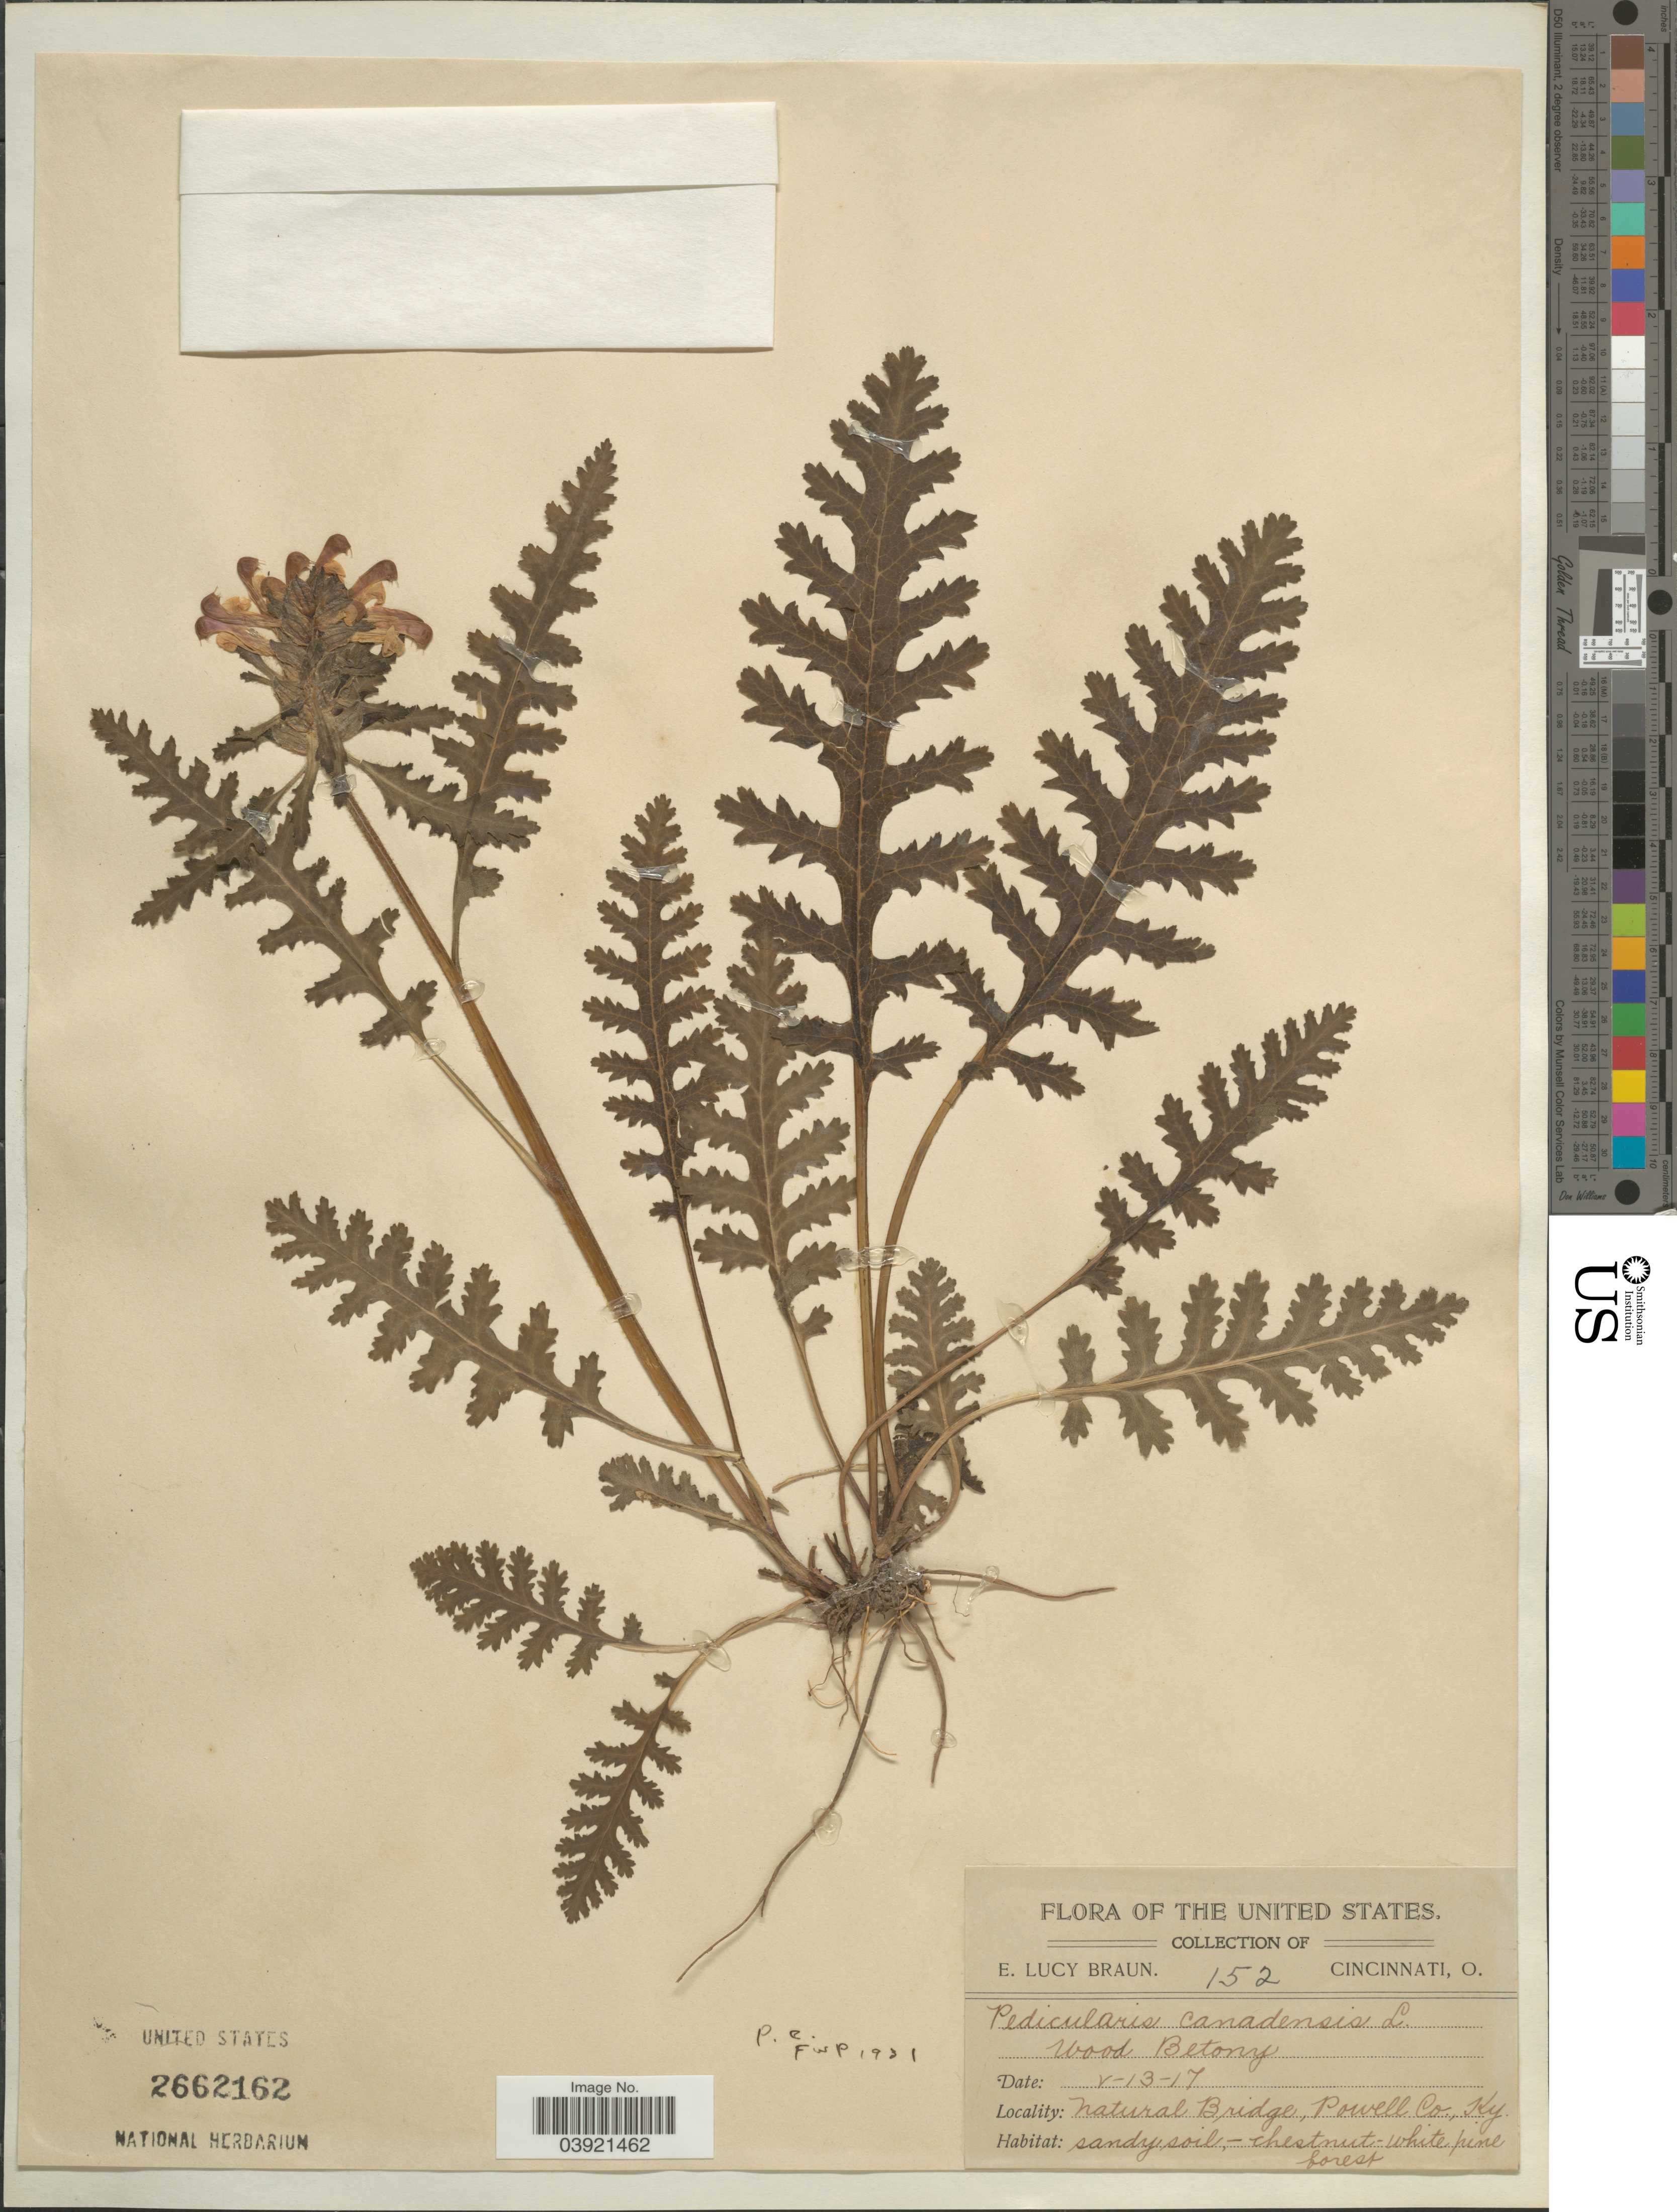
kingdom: Plantae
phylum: Tracheophyta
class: Magnoliopsida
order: Lamiales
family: Orobanchaceae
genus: Pedicularis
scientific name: Pedicularis canadensis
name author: L.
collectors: E. L. Braun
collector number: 152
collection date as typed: Transcribed d/m/y: 13/5/17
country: United States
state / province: Kentucky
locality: Natural Bridge, Powell Co.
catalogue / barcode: US 2662162